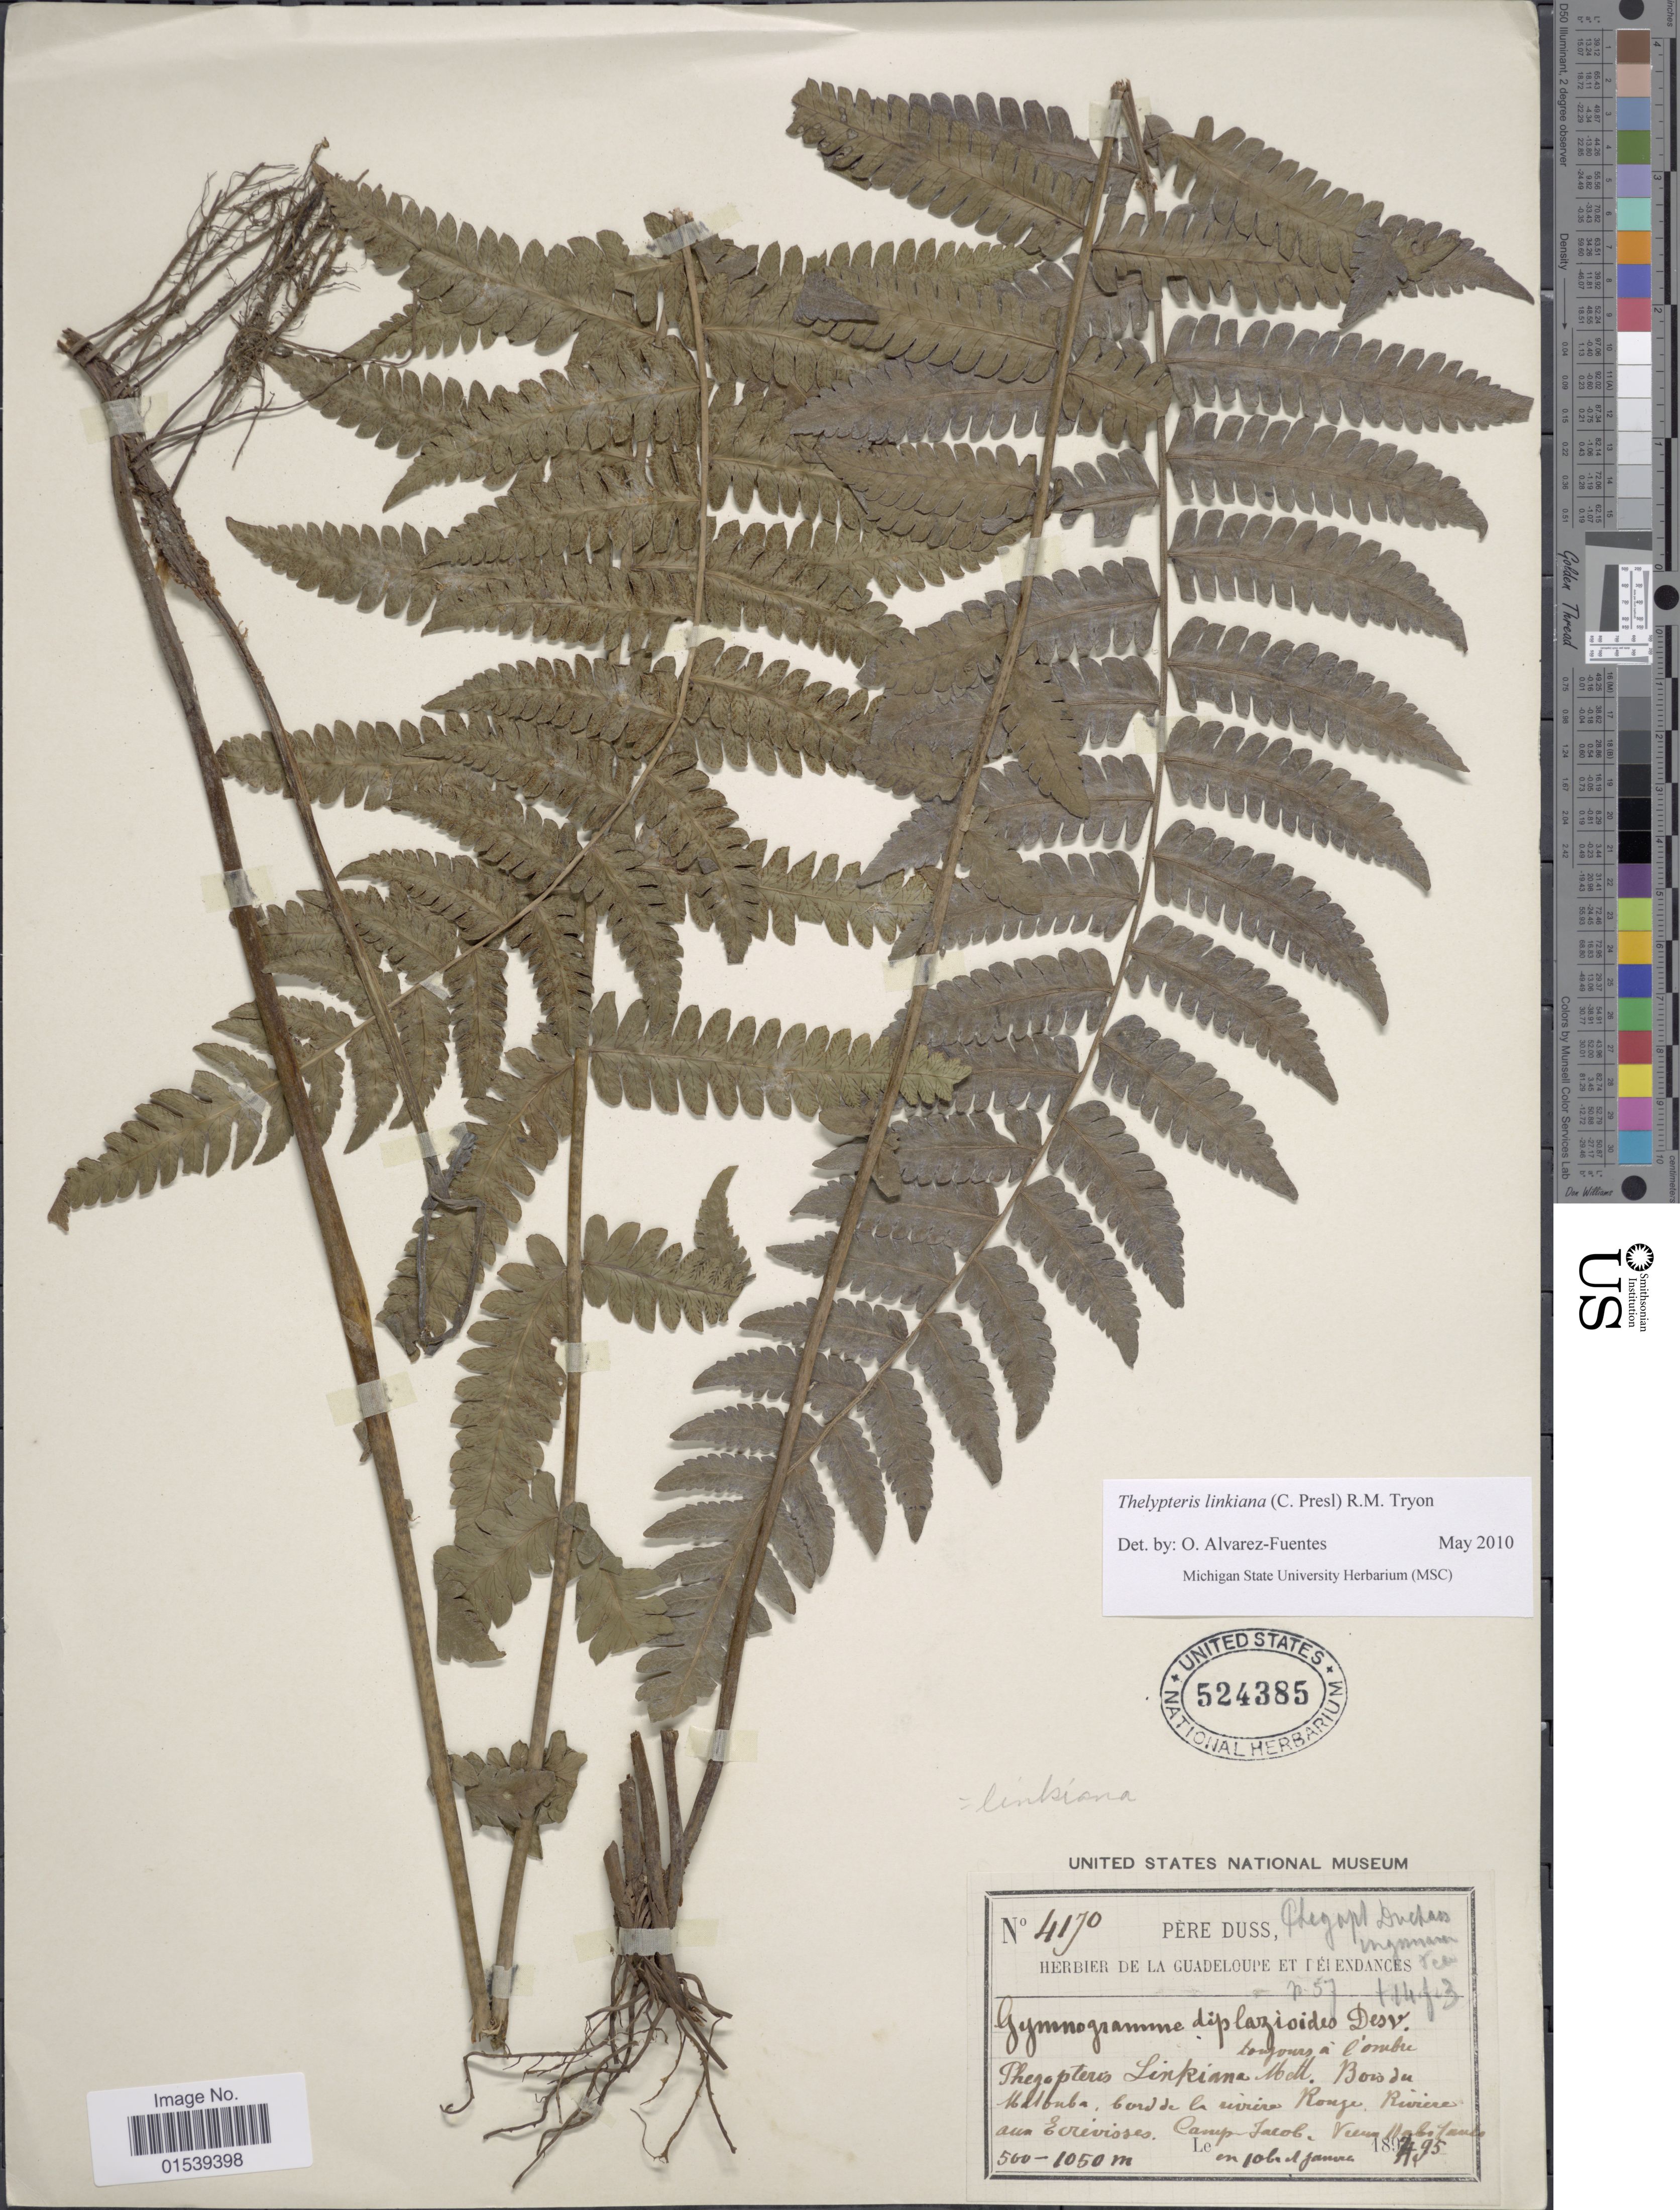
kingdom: Plantae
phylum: Tracheophyta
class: Polypodiopsida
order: Polypodiales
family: Thelypteridaceae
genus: Amauropelta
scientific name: Amauropelta linkiana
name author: (C. Presl) Pic. Serm.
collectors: Herbier de la Guadeloupe et Dépendances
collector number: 4170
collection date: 1849-10-01/1895-01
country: Guadeloupe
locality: Matouba, bord de la riviere Rouge, Riviere au Ecrivisses, Camp Jacob [interpreted]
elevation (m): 500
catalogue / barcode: US 524385